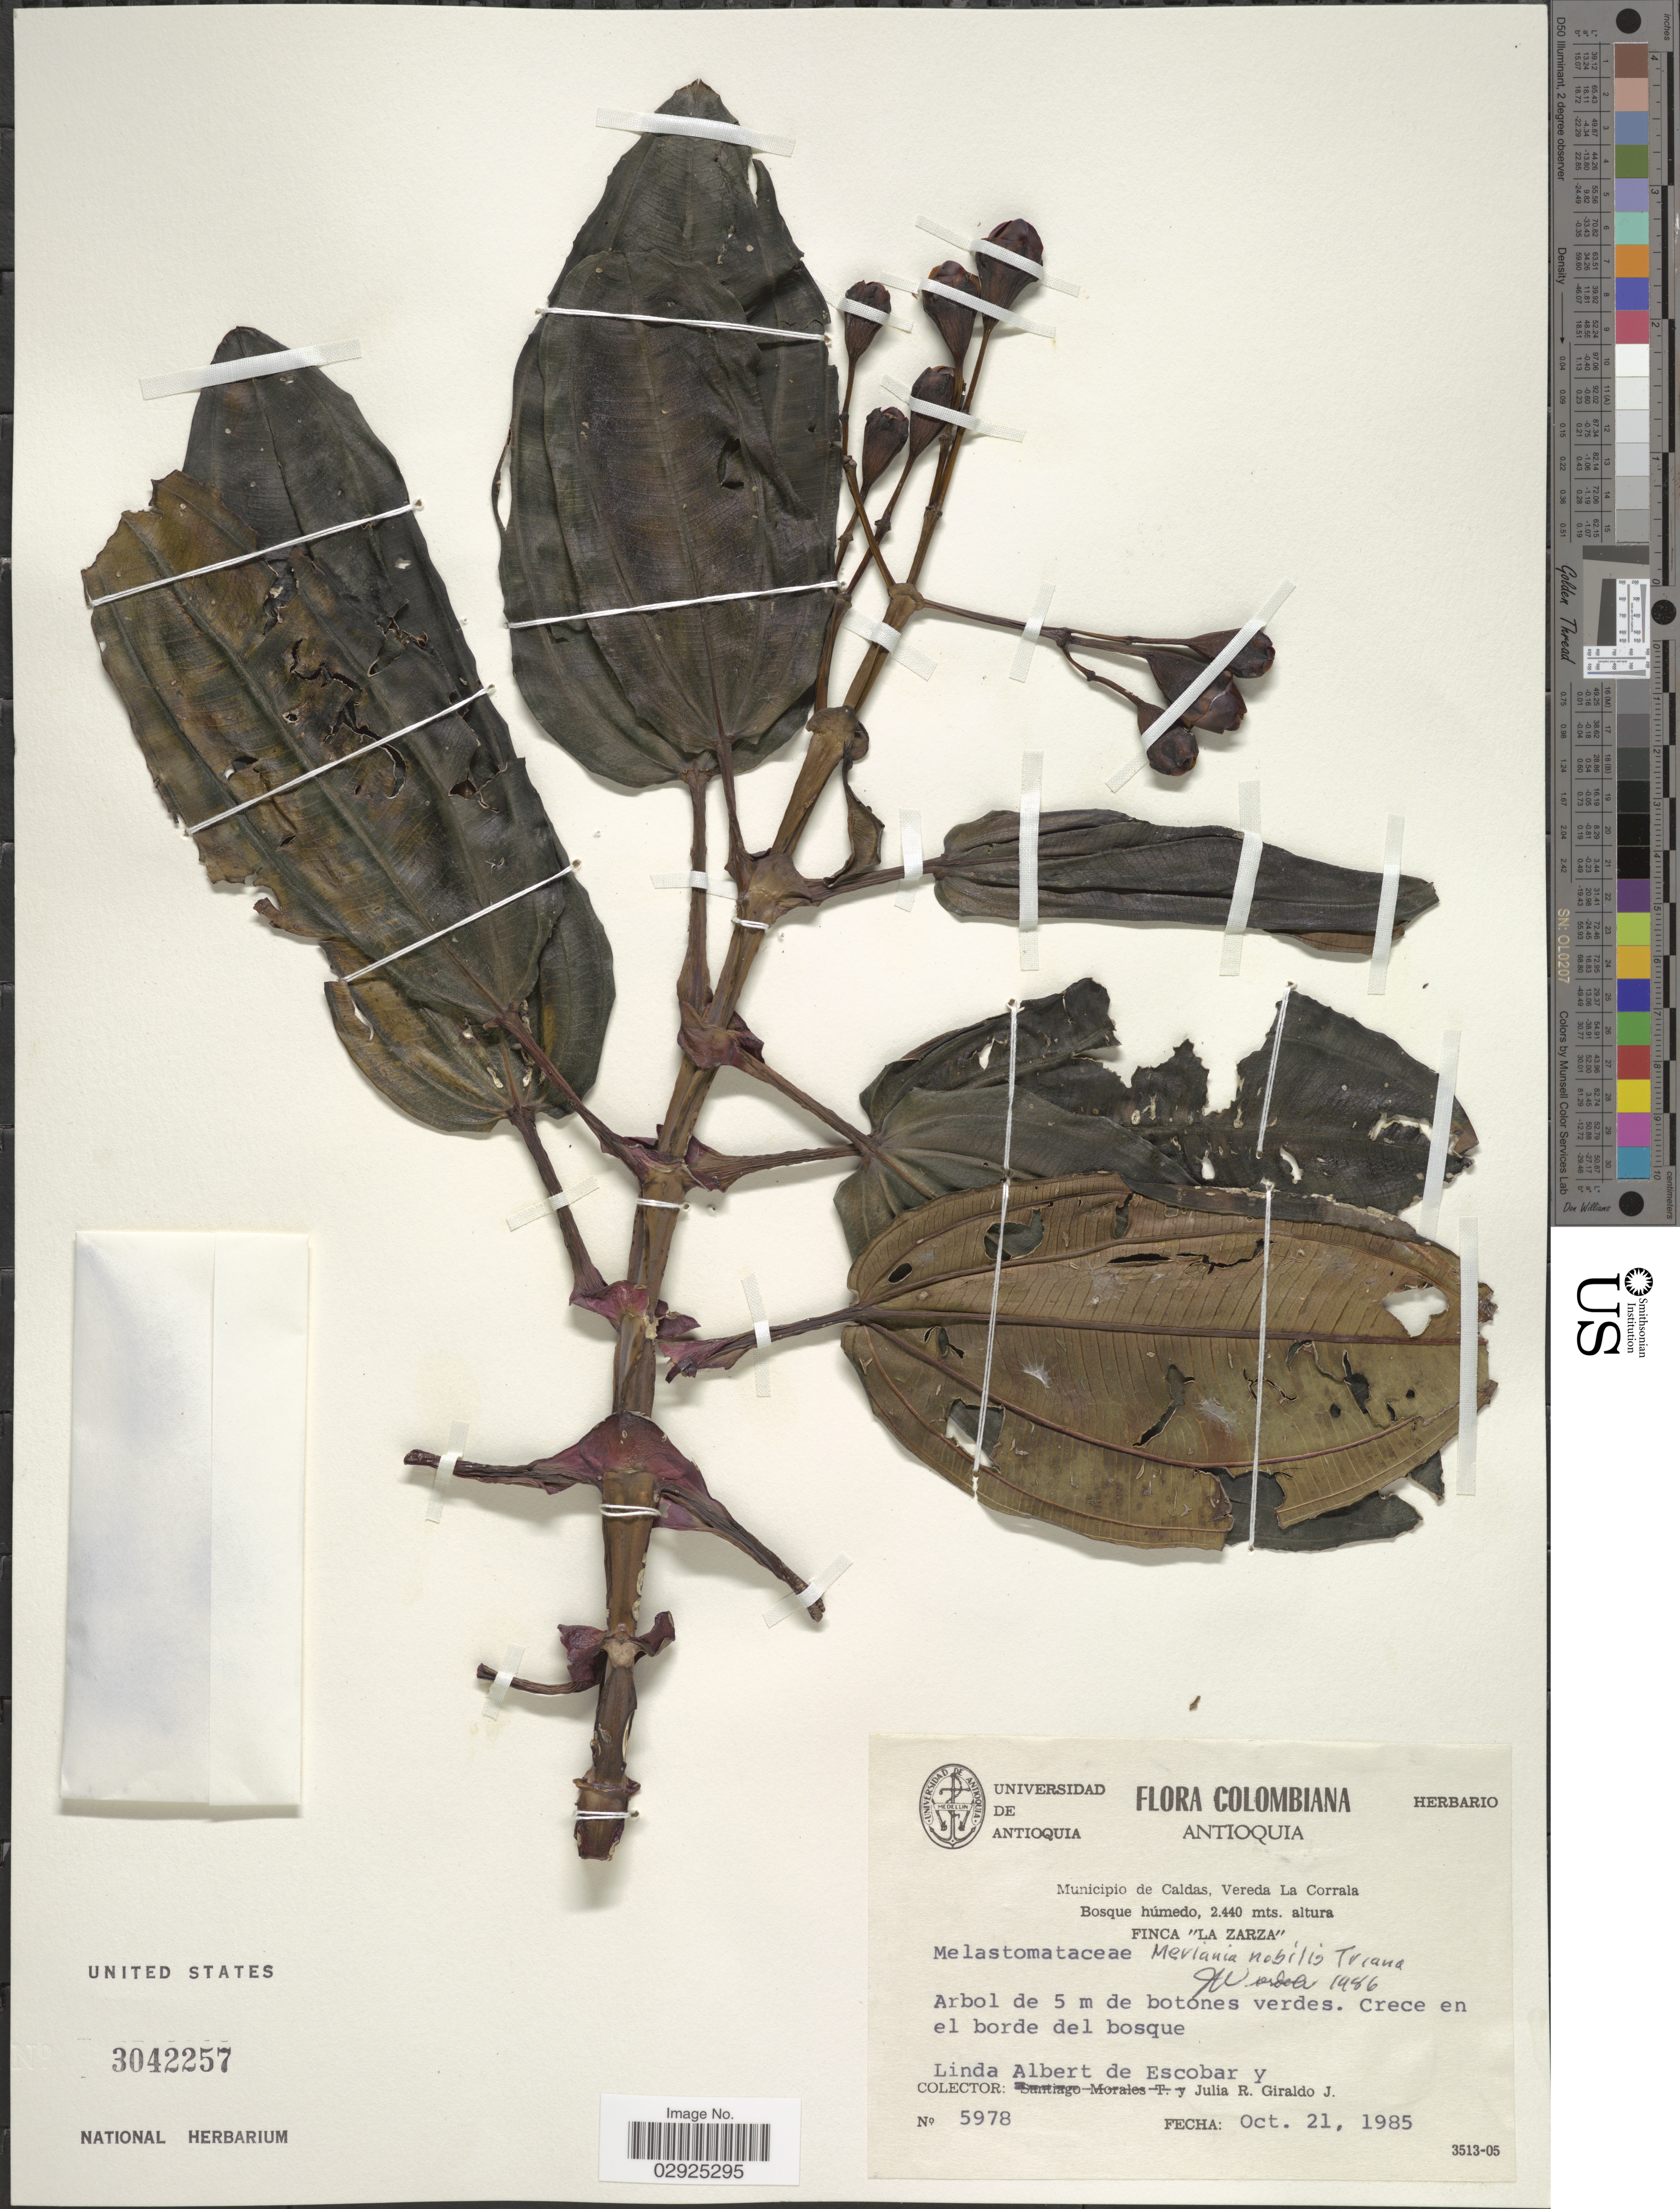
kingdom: Plantae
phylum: Tracheophyta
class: Magnoliopsida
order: Myrtales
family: Melastomataceae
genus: Meriania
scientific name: Meriania nobilis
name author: Triana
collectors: L. K. de Escobar & J. Giraldo J.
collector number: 5978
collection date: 1985-10-21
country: Colombia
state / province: Antioquia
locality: Municipio de Caldas, Vereda La Corrala, Finca "La Zarza".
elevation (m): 2440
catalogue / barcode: US 3042257